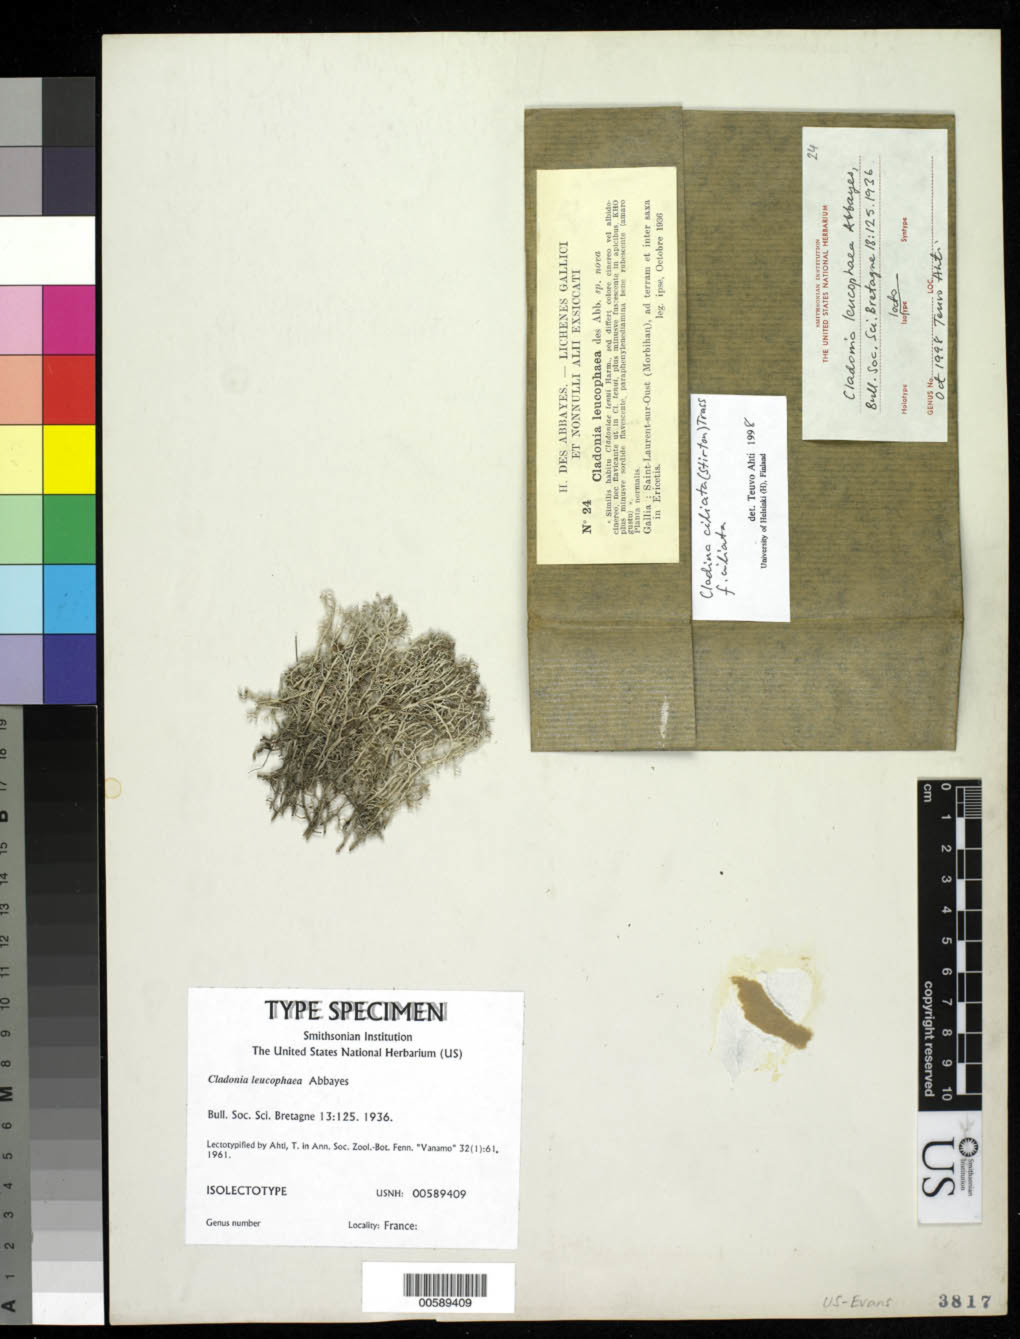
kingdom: Fungi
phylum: Ascomycota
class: Lecanoromycetes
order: Lecanorales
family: Cladoniaceae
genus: Cladonia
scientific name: Cladonia leucophaea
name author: Abbayes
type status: Isolectotype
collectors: H. R. Abbayes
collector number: Lich. Gall. Exs. 24.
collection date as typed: Oct 1936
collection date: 1936-10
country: France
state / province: Bretagne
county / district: Morbihan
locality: Saint-Laurent-sur-Oust, Morbihan.